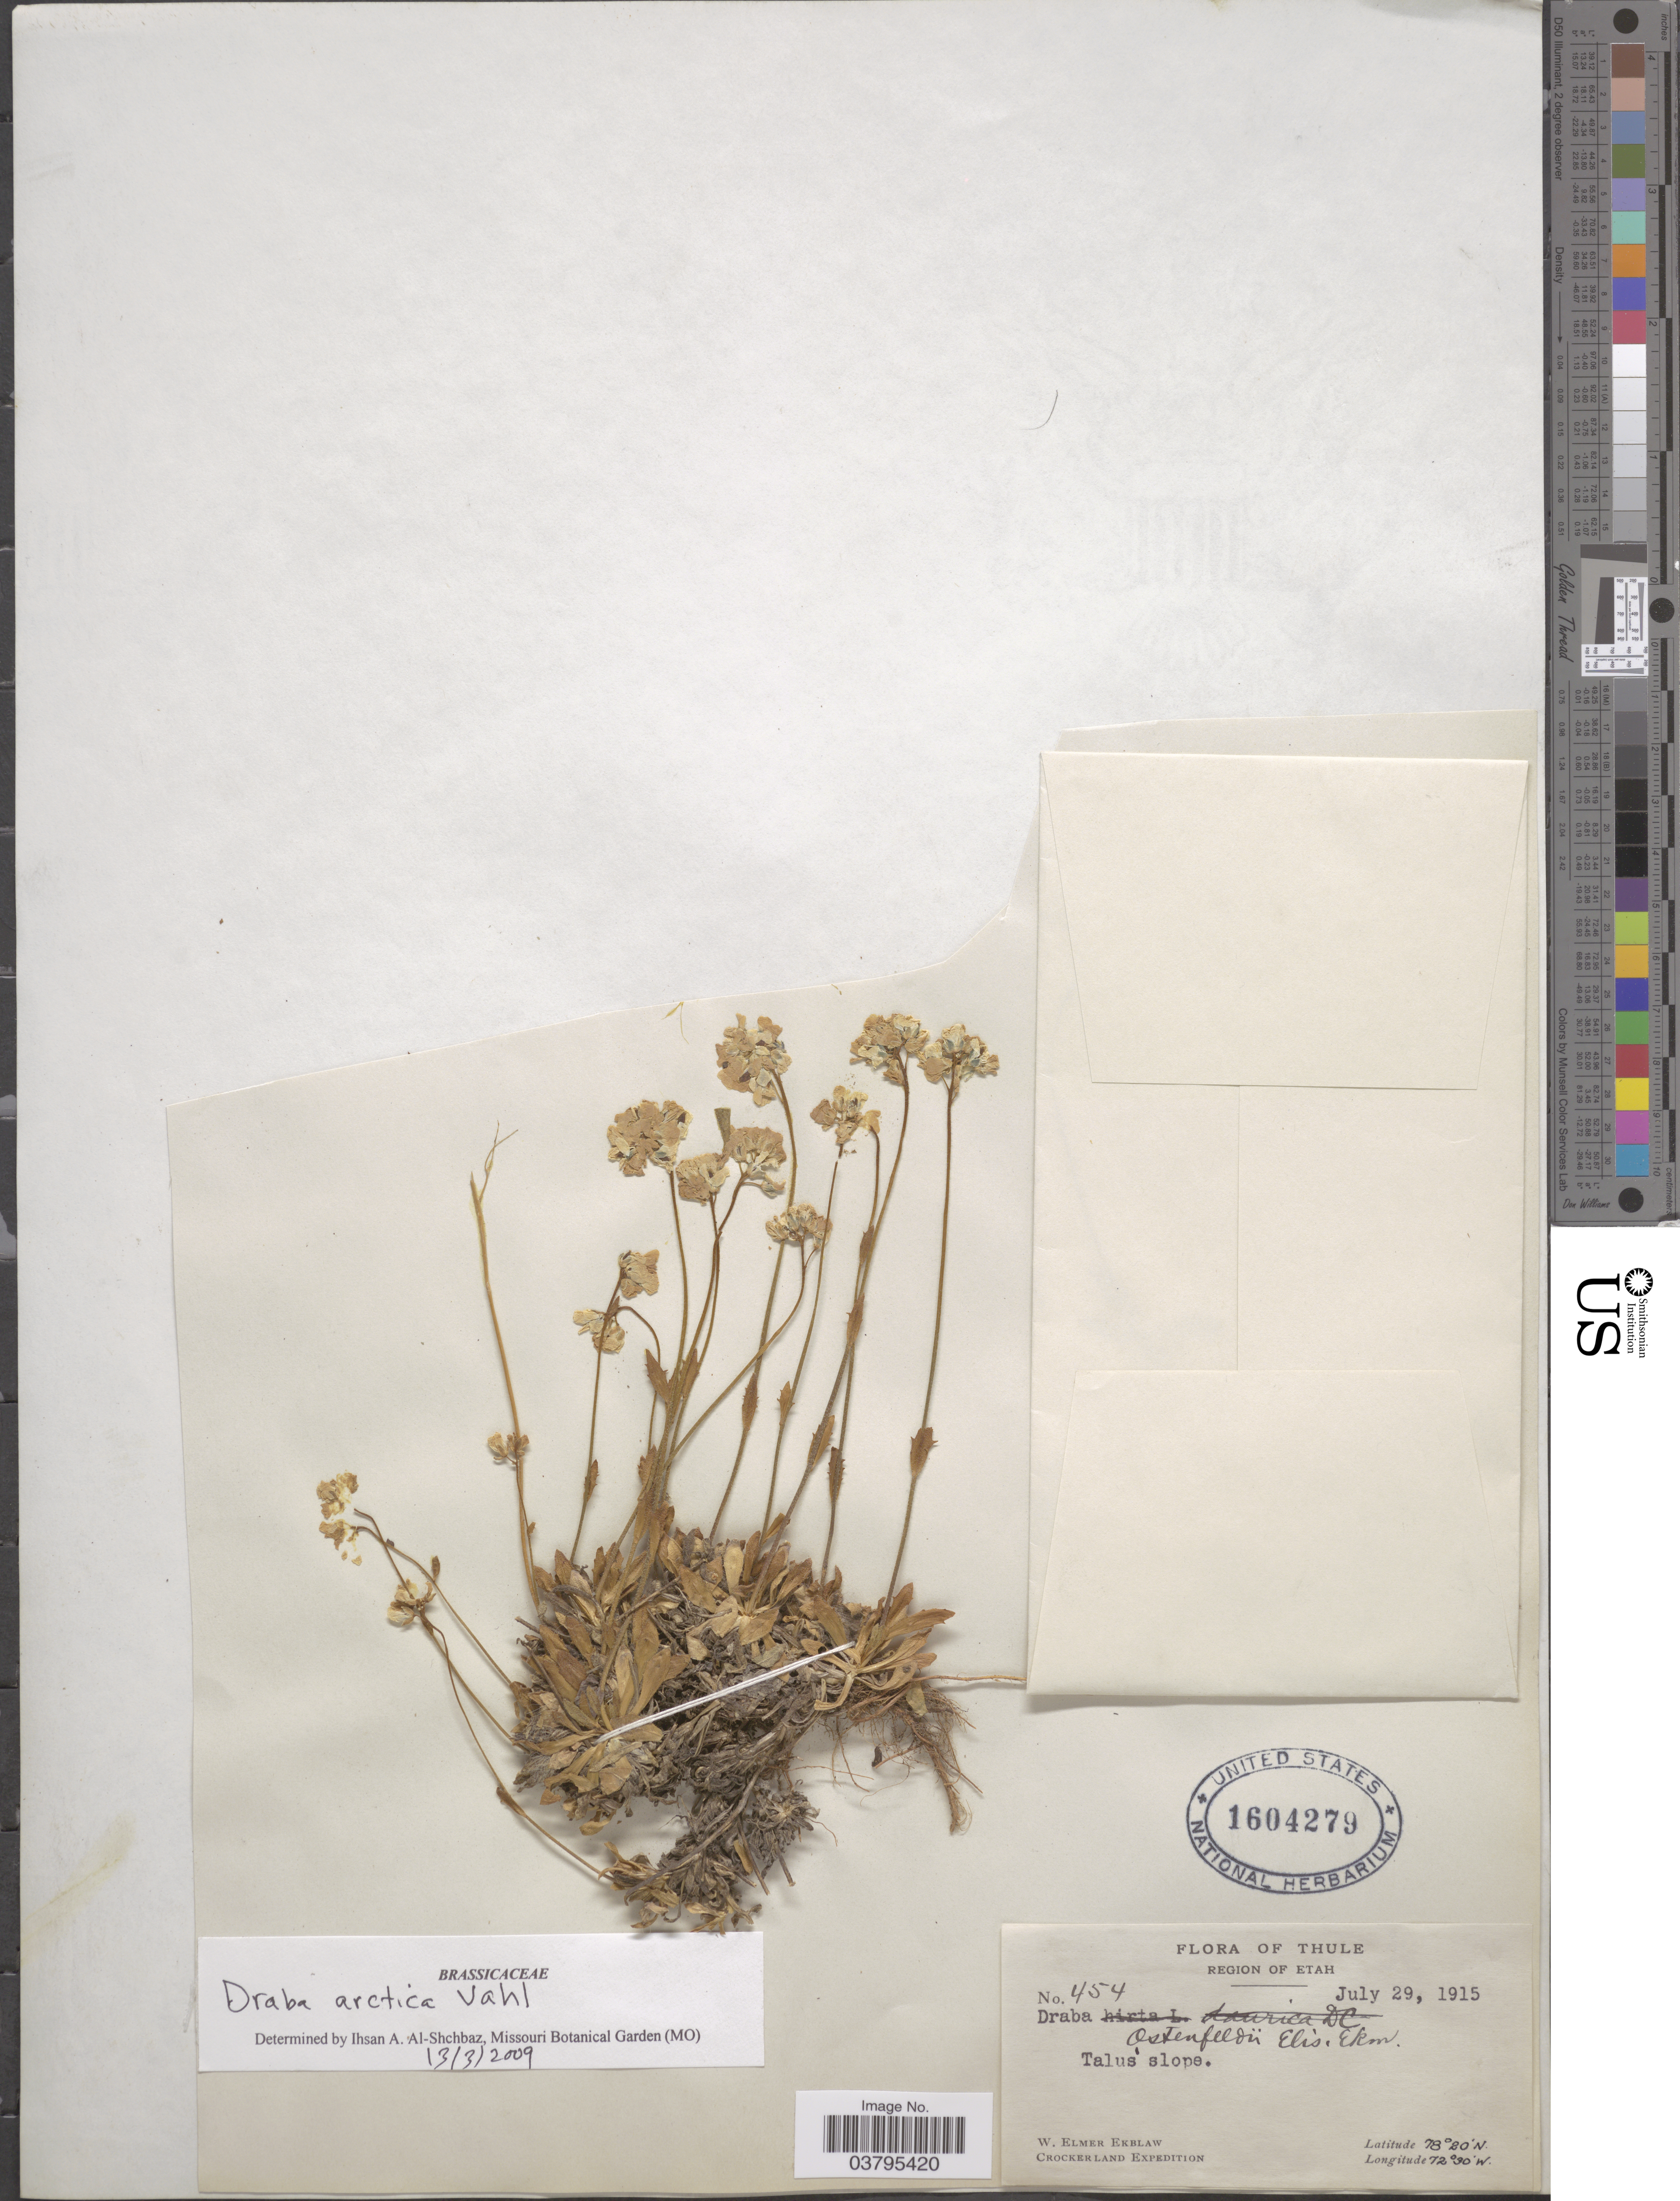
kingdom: Plantae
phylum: Tracheophyta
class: Magnoliopsida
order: Brassicales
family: Brassicaceae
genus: Draba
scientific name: Draba arctica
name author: J. Vahl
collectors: W. Ekblaw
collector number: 454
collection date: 1915-07-29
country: Greenland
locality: Thule. Region of Etah. Talus slope.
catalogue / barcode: US 1604279